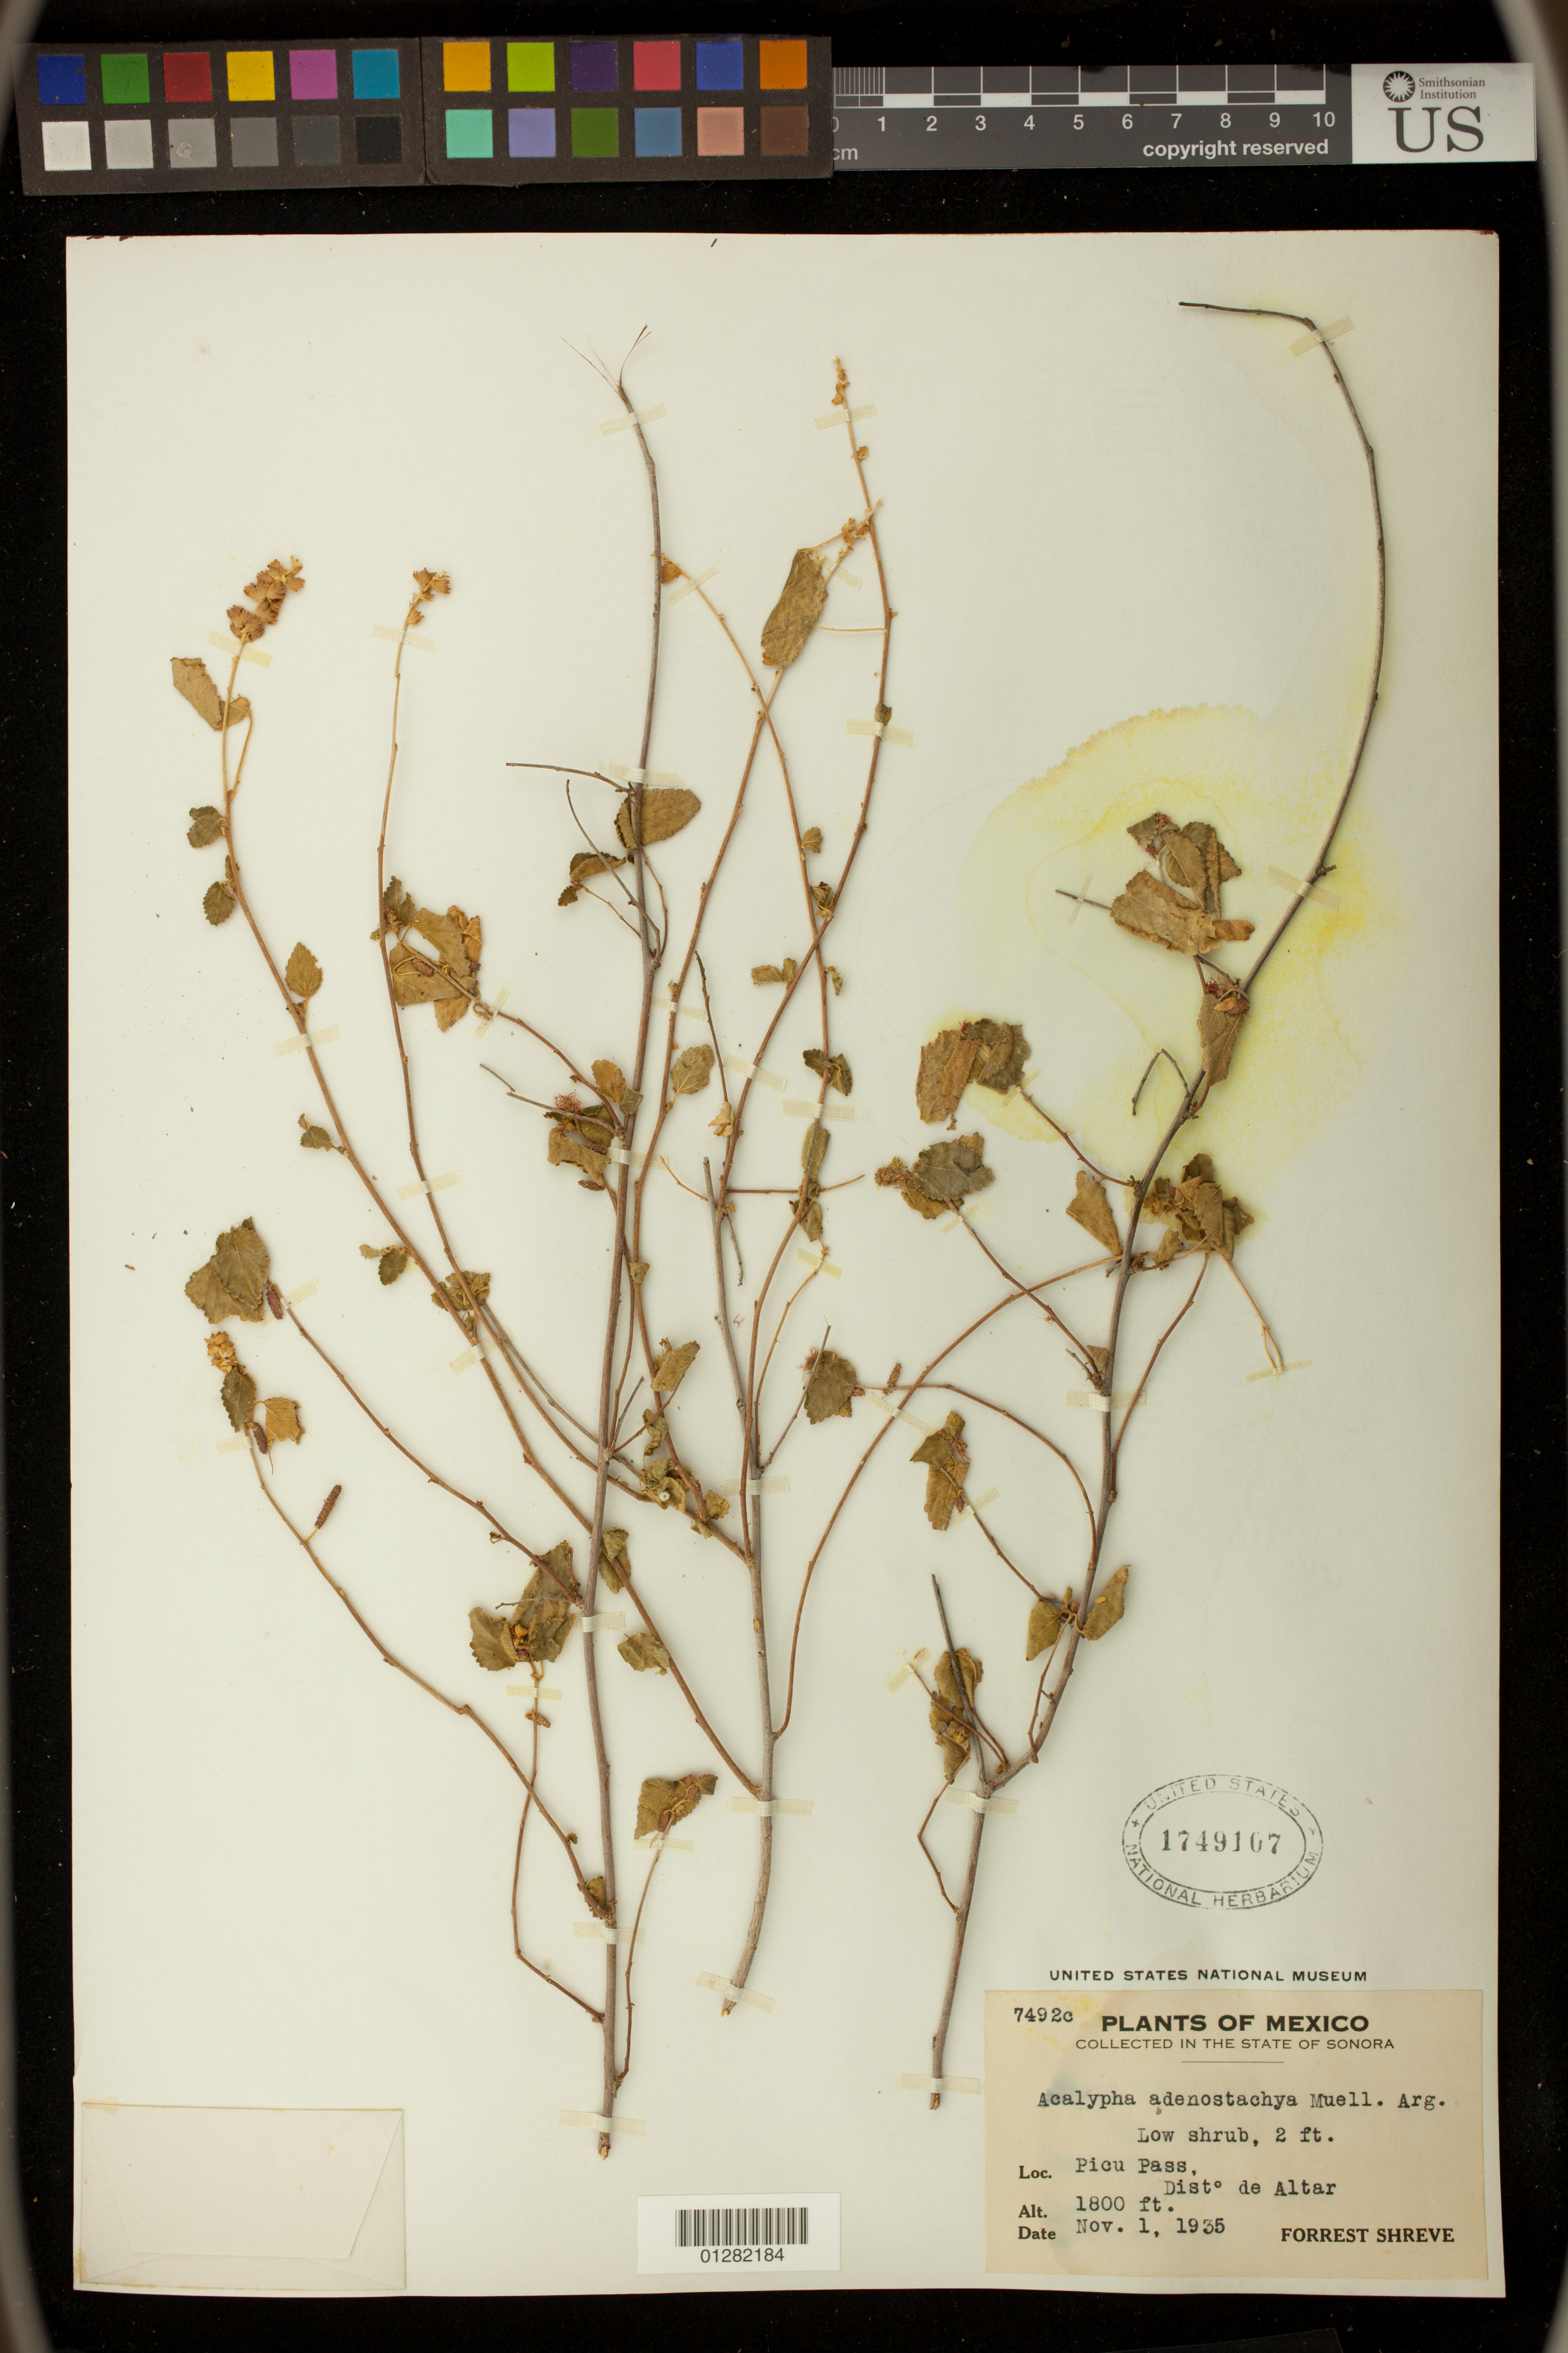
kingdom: Plantae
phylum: Tracheophyta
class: Magnoliopsida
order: Malpighiales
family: Euphorbiaceae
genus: Acalypha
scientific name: Acalypha adenostachya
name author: Müll. Arg.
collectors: F. Shreve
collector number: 7492c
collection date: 1935-11-01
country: Mexico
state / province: Sonora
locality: Picu Pass, Dist. de Altar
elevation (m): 549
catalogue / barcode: US 1749107